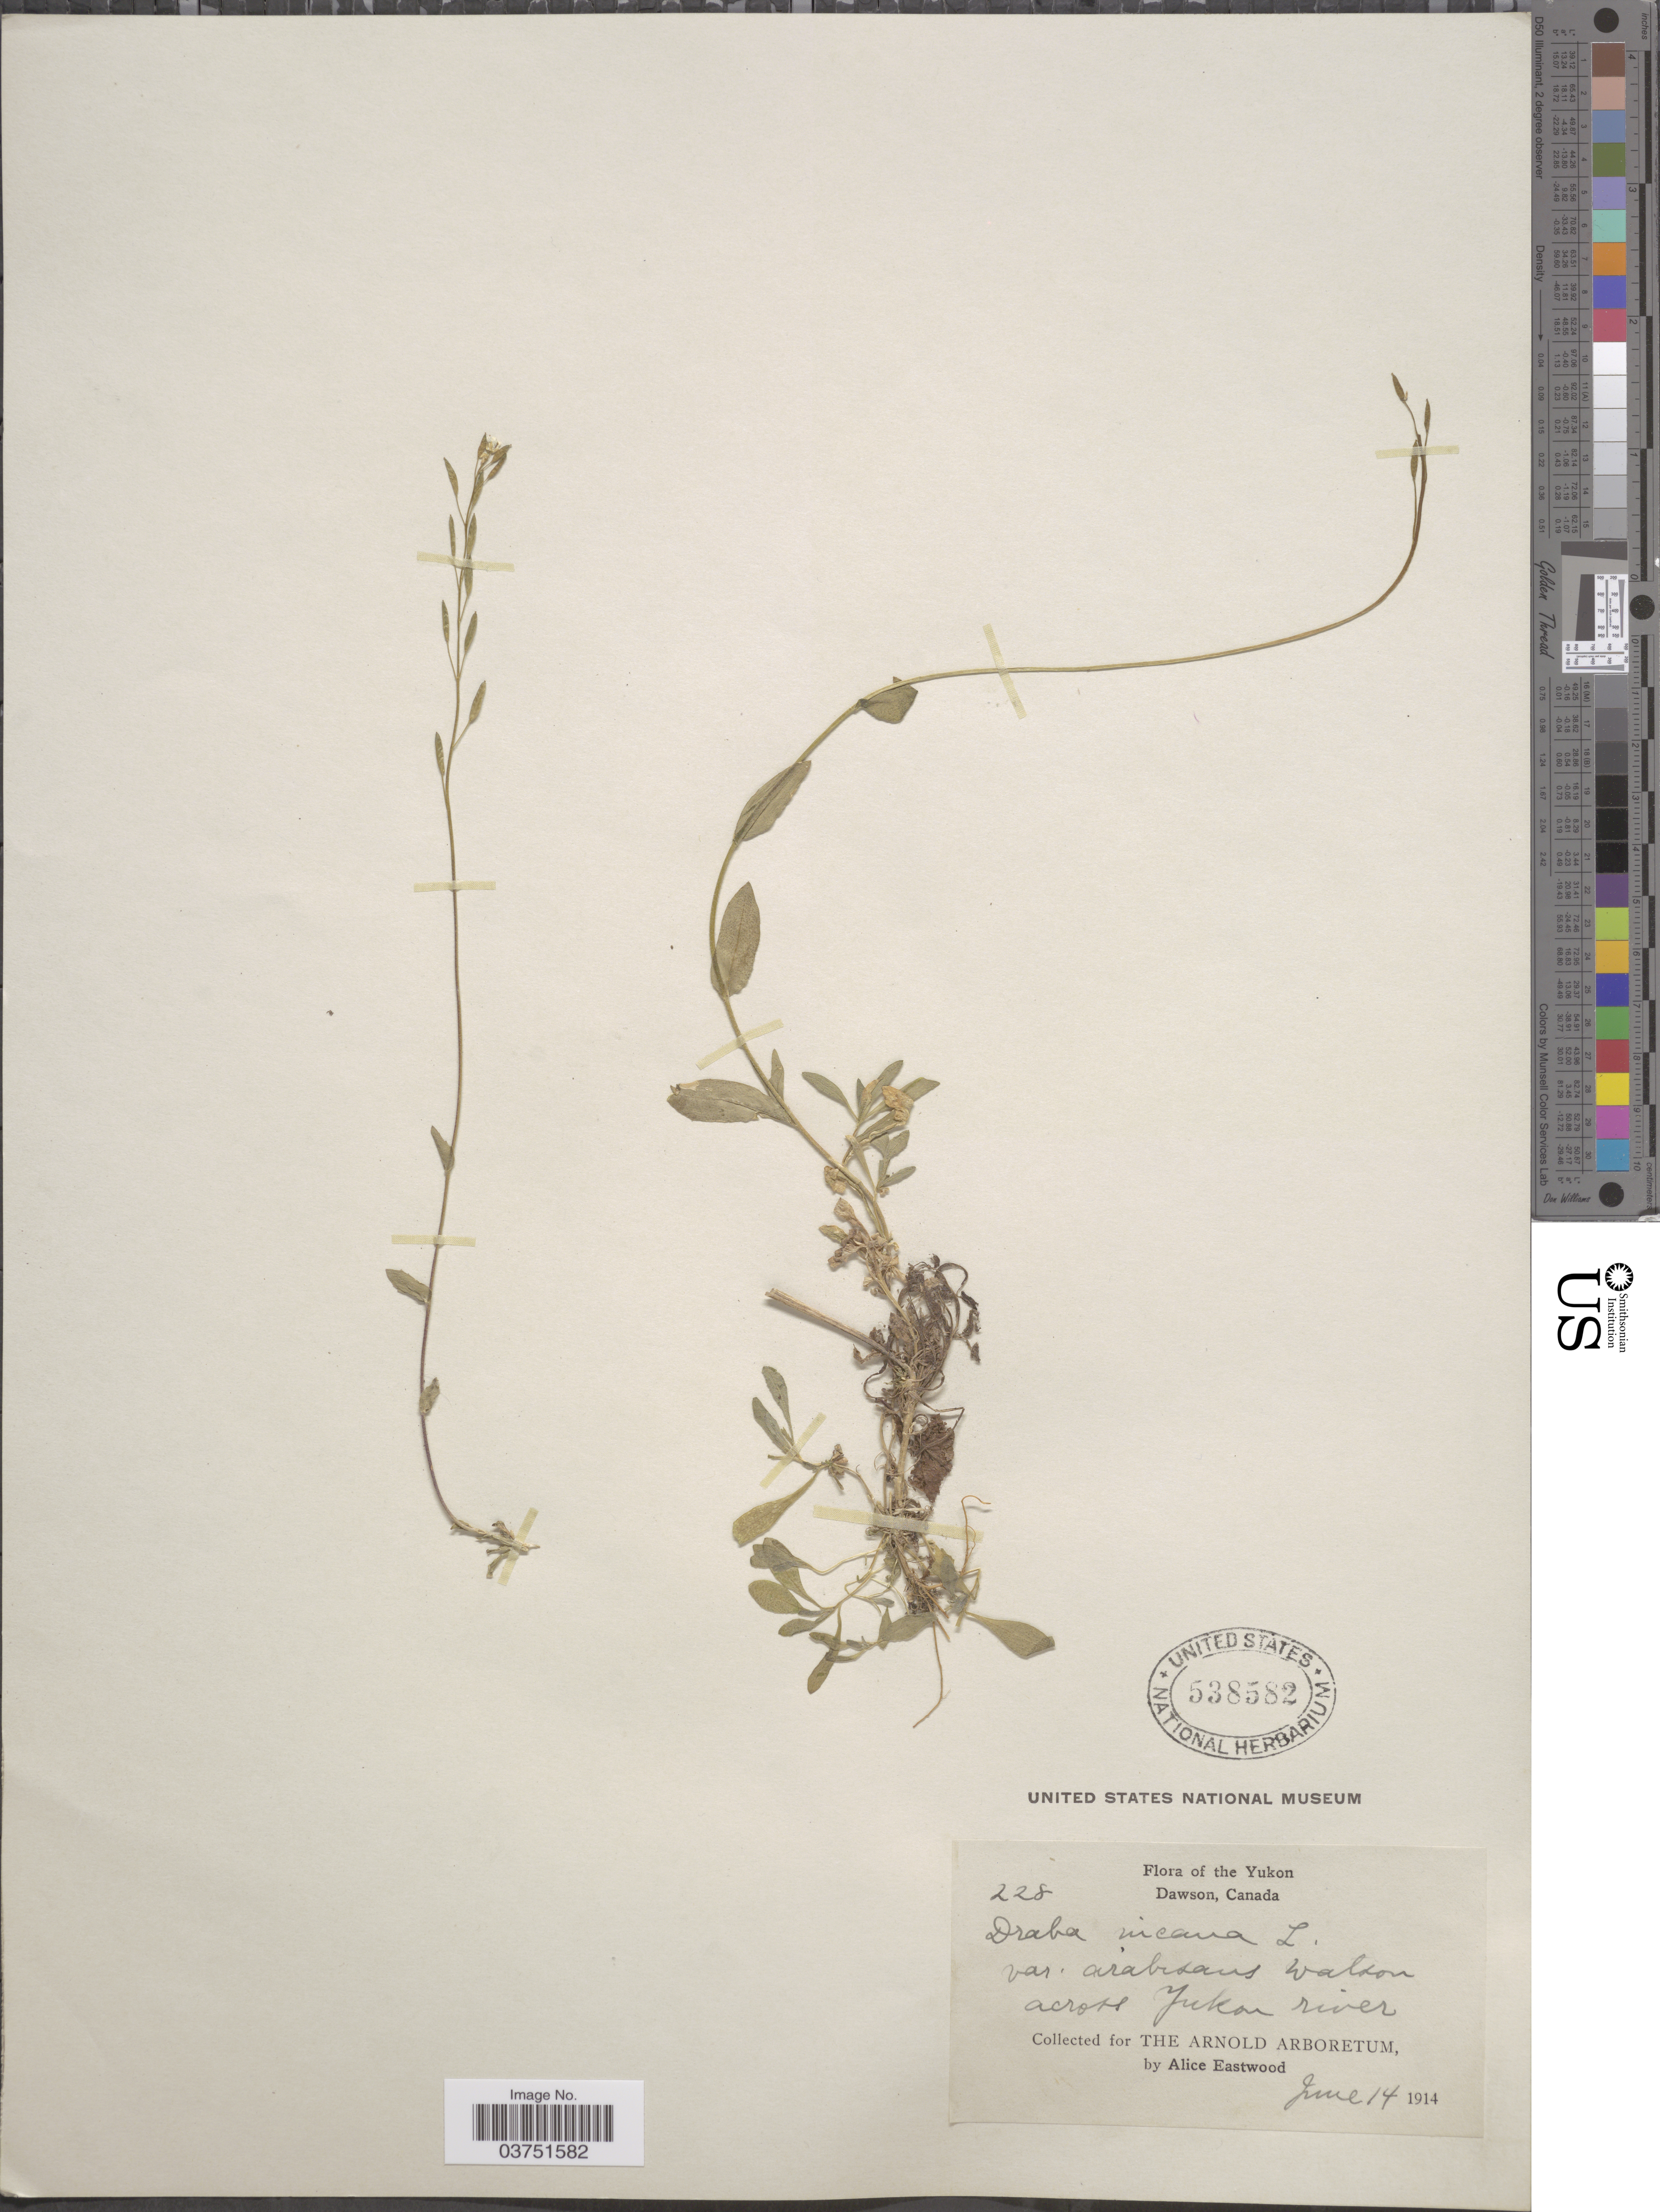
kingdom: Plantae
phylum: Tracheophyta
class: Magnoliopsida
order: Brassicales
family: Brassicaceae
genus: Draba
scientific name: Draba incana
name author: L.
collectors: A. Eastwood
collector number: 228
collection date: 1914-06-14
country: Canada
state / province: Yukon Territory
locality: Dawson. Across Yukon River.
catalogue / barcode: US 538582